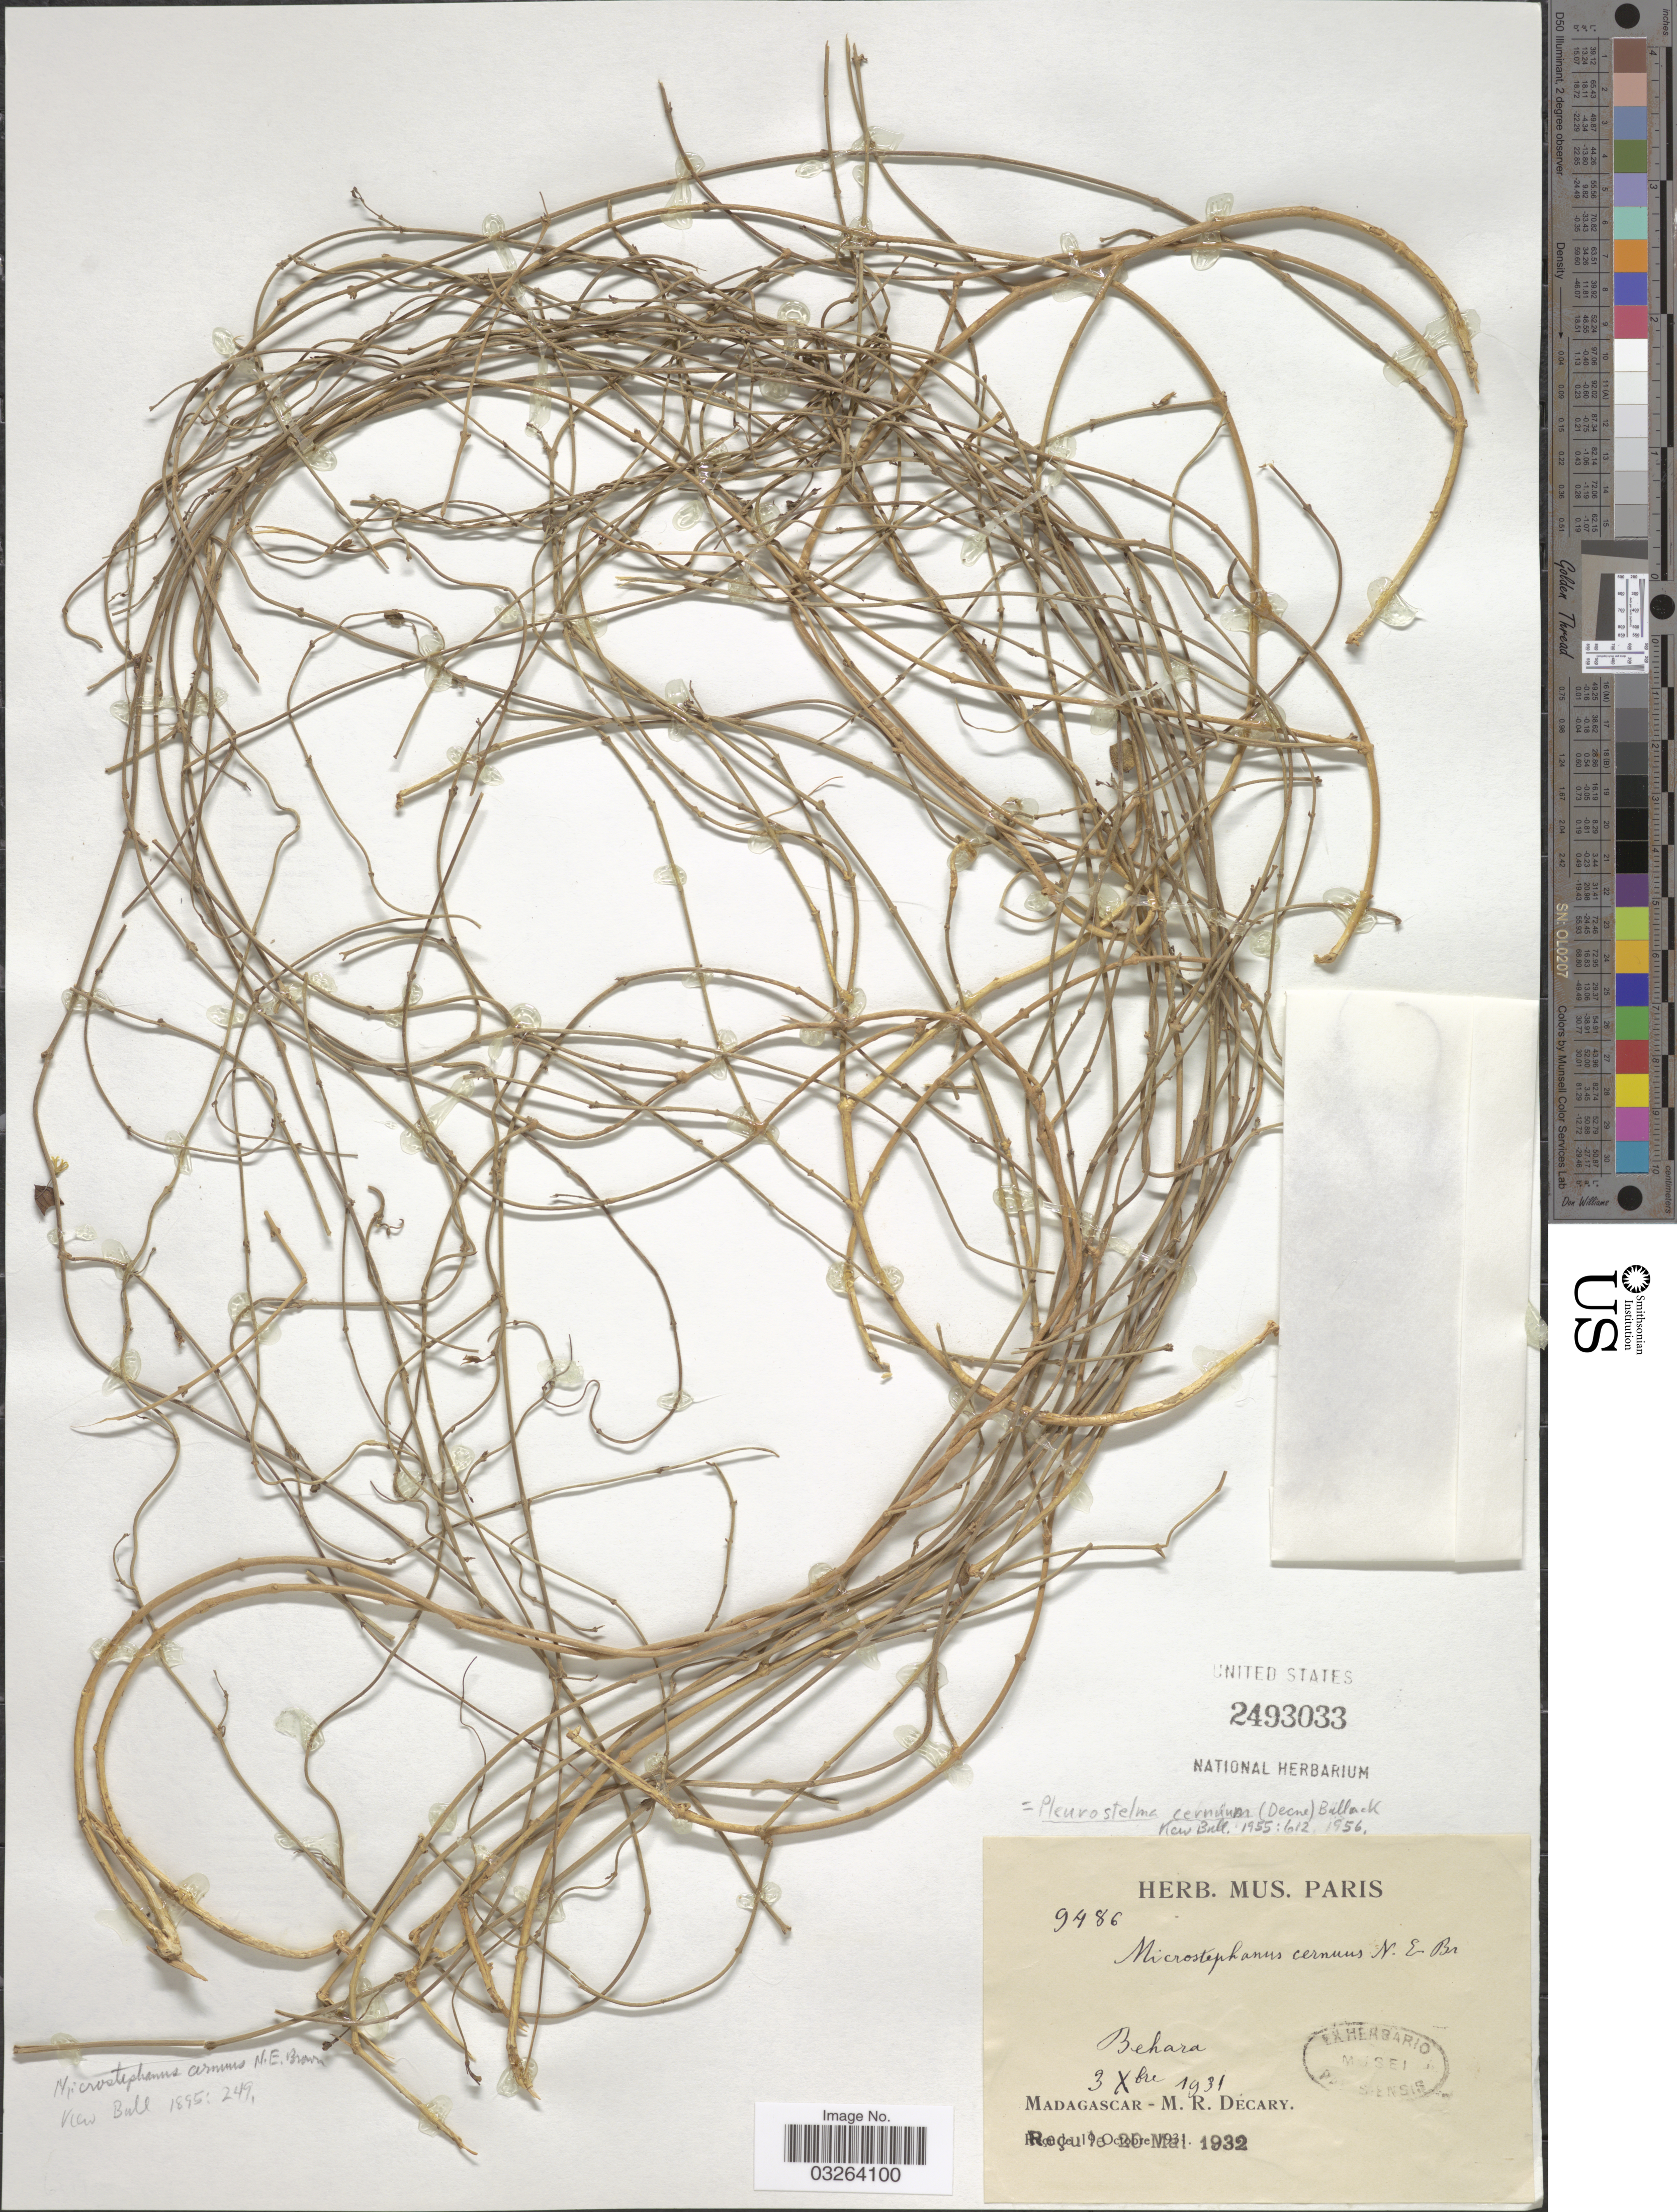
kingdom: Plantae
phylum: Tracheophyta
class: Magnoliopsida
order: Gentianales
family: Apocynaceae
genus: Pleurostelma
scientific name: Pleurostelma cernuum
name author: (Decne.) Bullock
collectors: R. Decary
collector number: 9486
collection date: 1931-12-03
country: Madagascar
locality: Behara.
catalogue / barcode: US 2493033